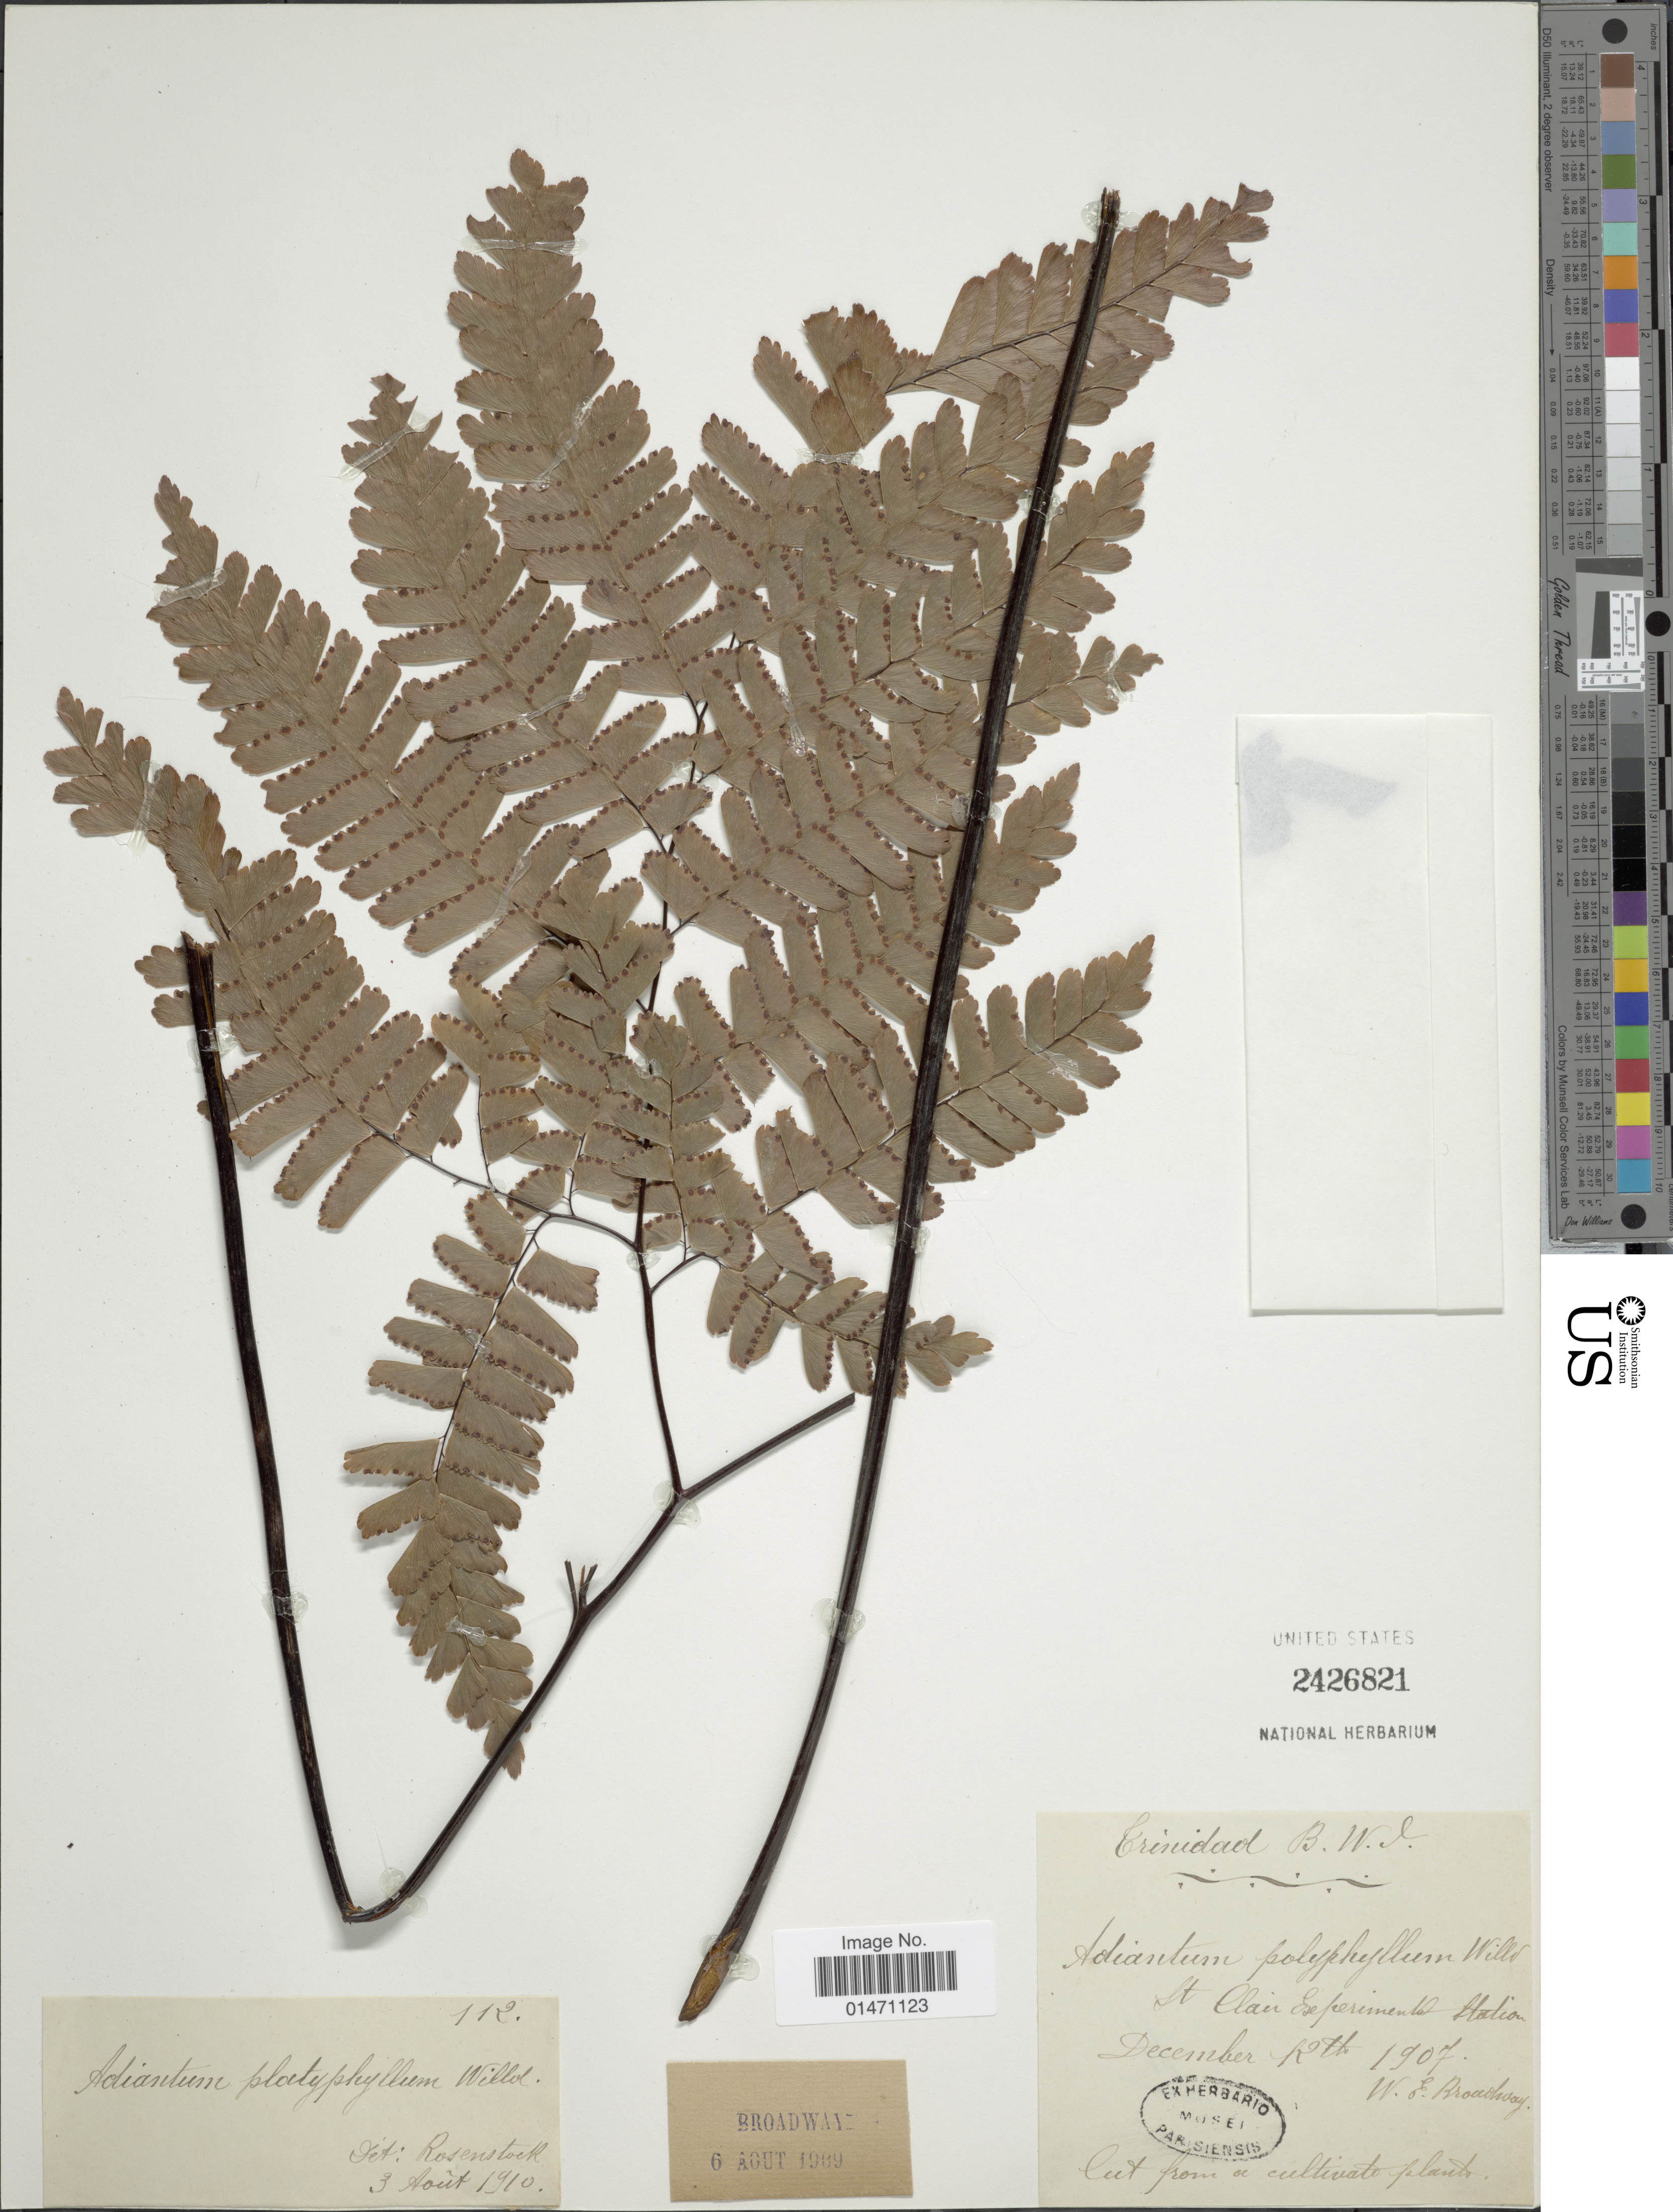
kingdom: Plantae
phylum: Tracheophyta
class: Polypodiopsida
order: Polypodiales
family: Pteridaceae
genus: Adiantum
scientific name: Adiantum polyphyllum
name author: Willd.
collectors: W. E. Broadway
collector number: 112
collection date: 1907-12-12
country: Trinidad and Tobago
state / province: Trinidad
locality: St. Clair experimental station.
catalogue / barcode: US 2426821